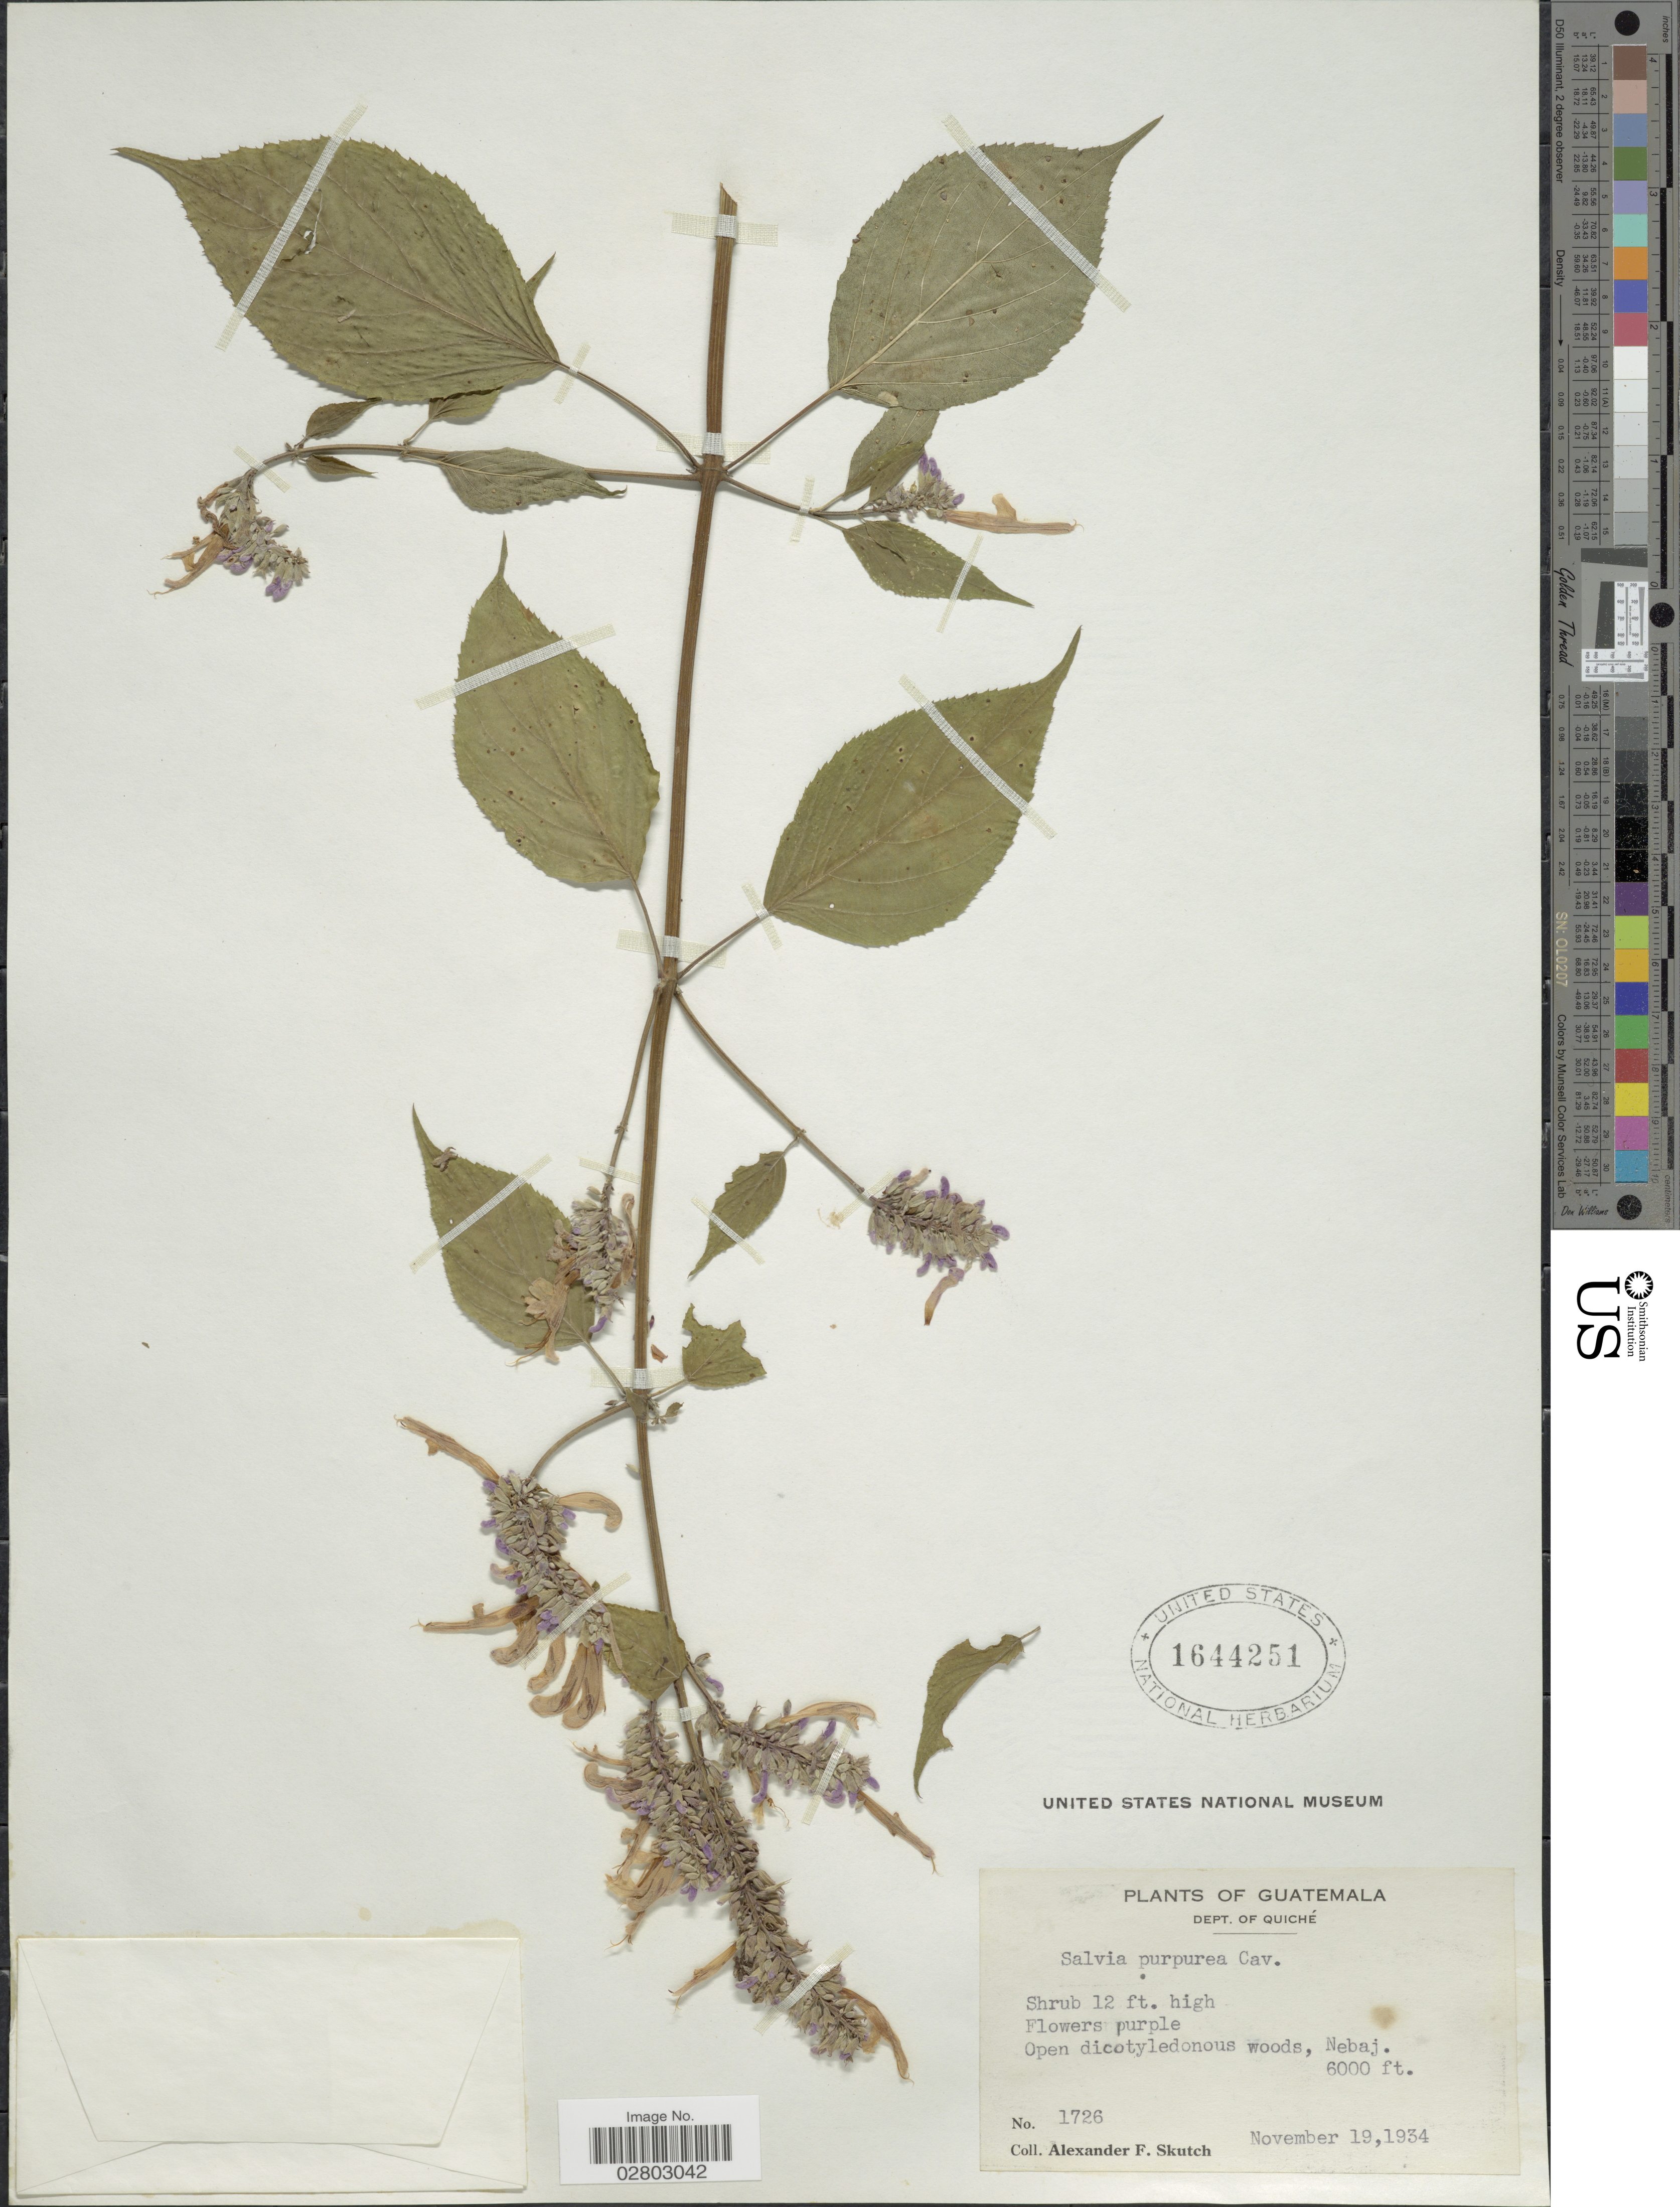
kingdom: Plantae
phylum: Tracheophyta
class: Magnoliopsida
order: Lamiales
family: Lamiaceae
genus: Salvia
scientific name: Salvia purpurea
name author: Cav.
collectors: A. F. Skutch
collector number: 1726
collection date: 1934-11-19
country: Guatemala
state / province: El Quiché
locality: Dept. of Quiché, Nebaj.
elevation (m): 1829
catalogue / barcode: US 1644251